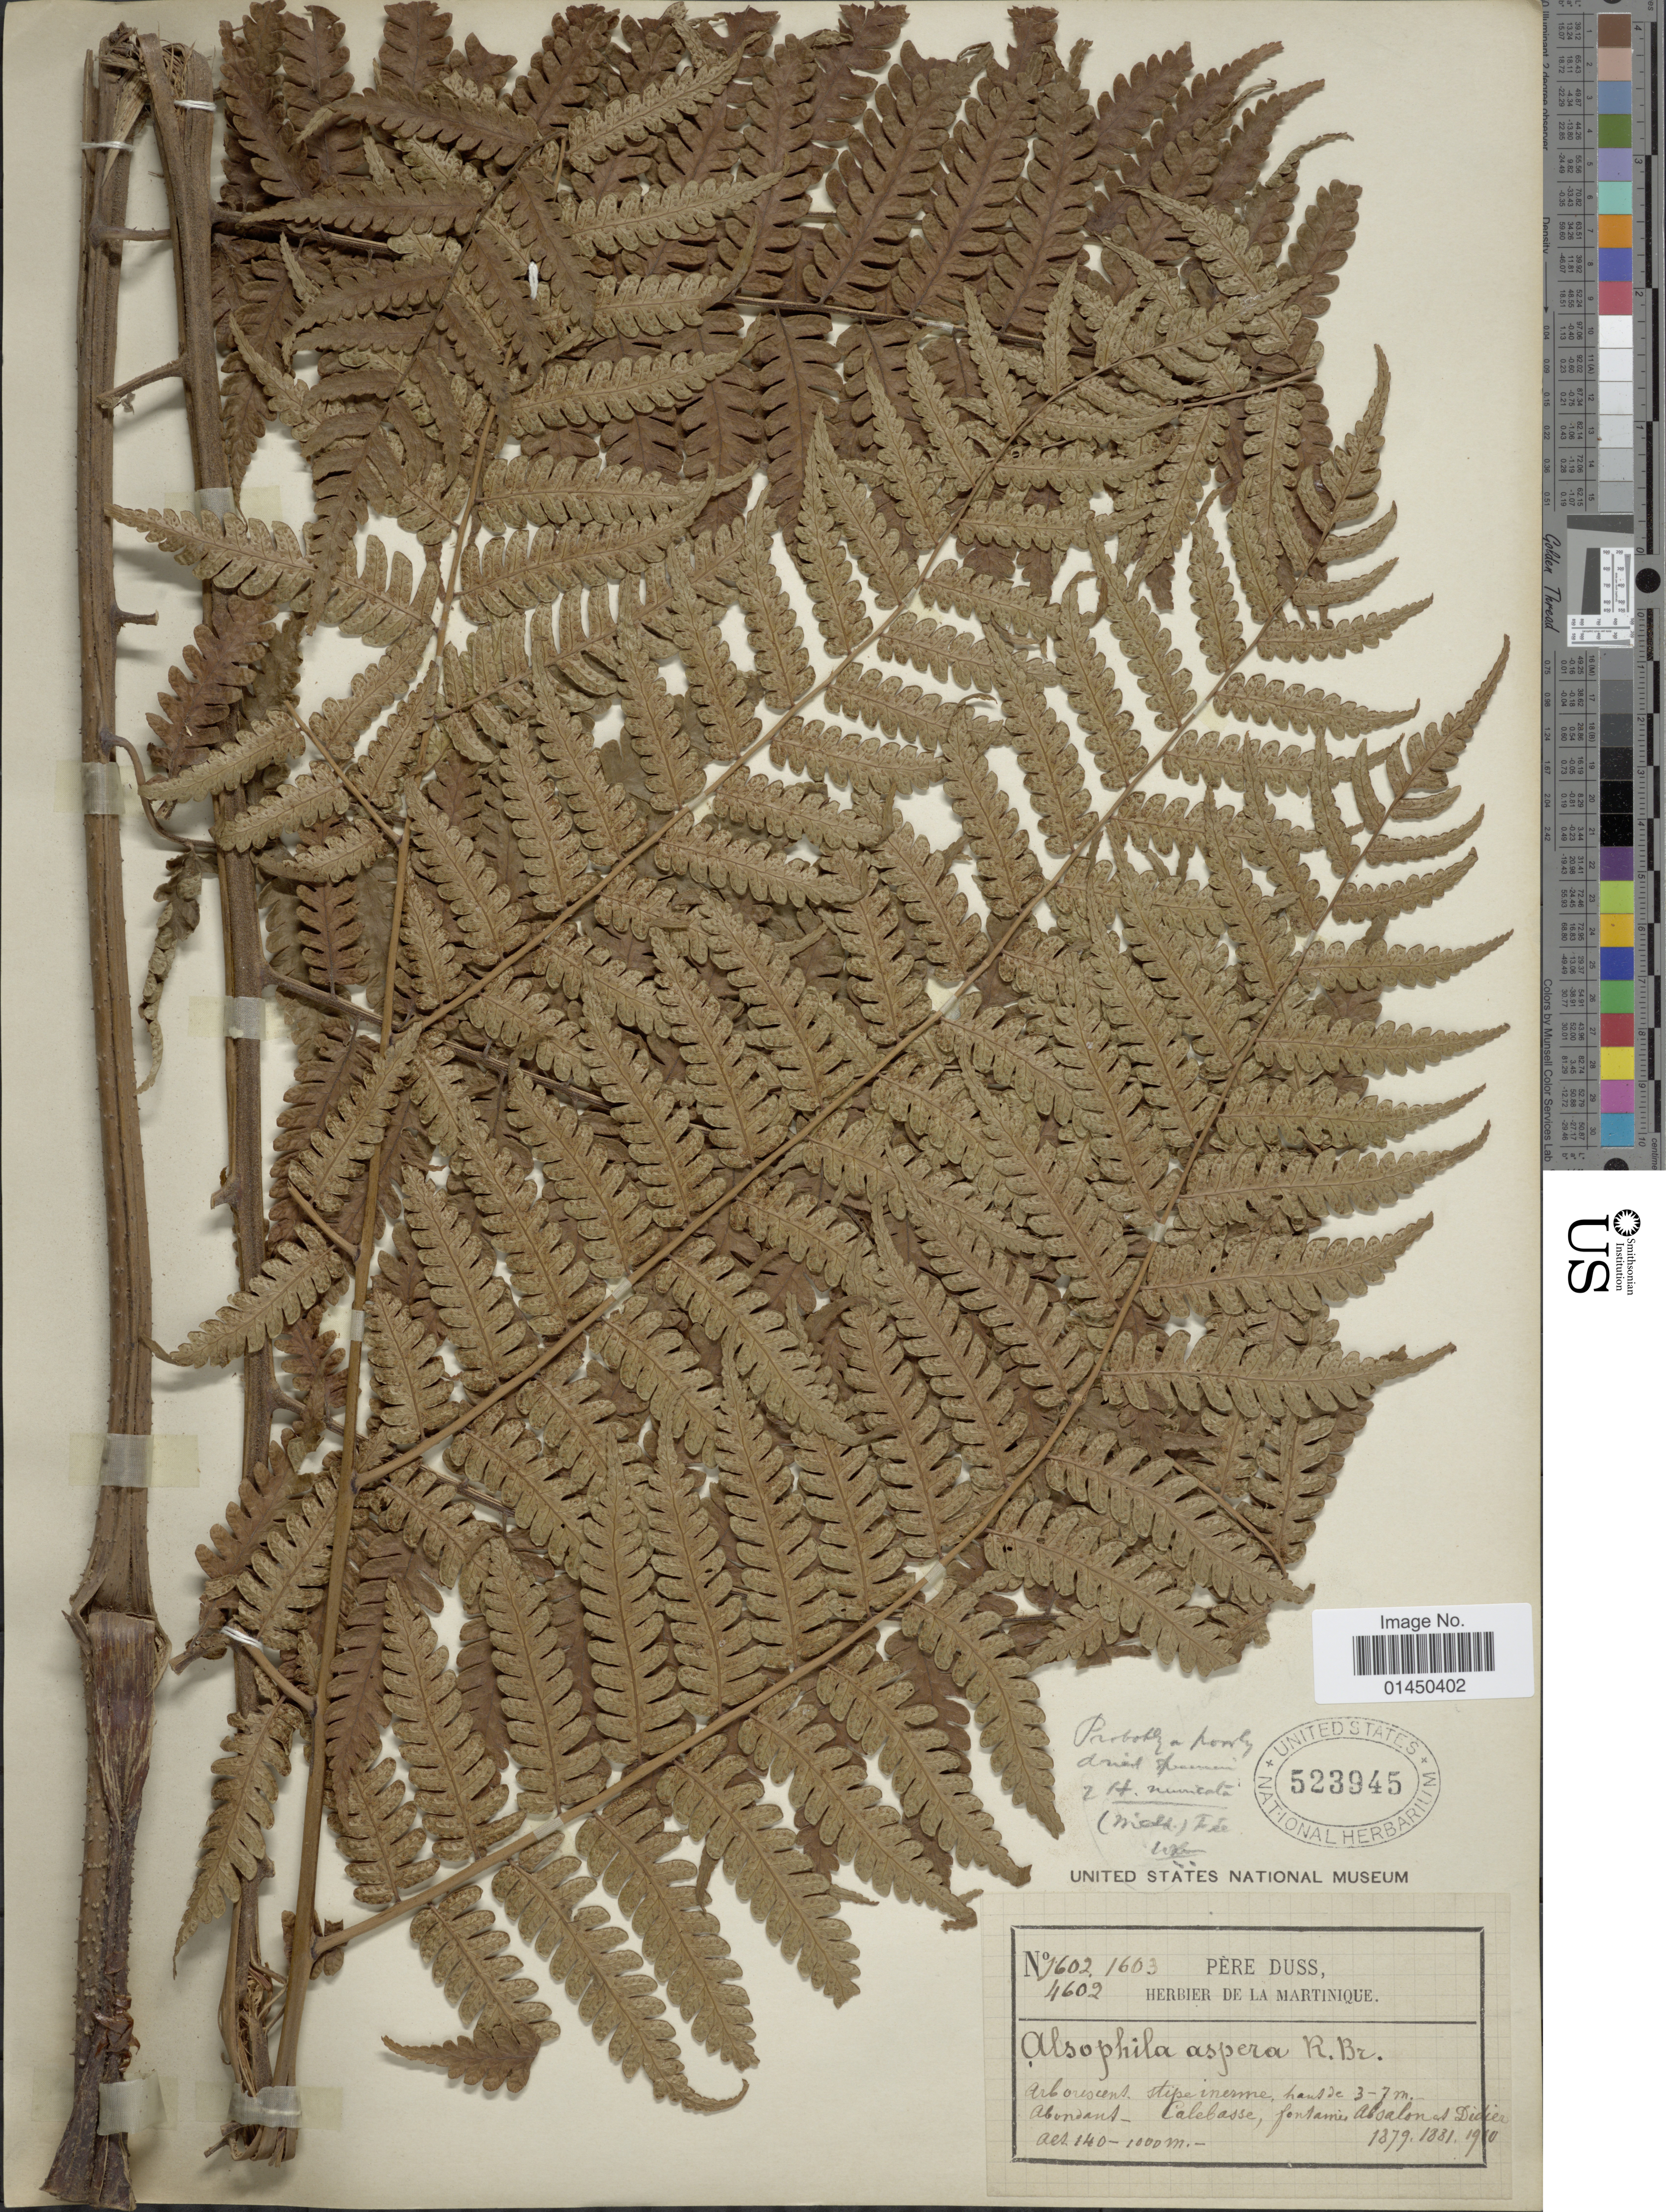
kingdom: Plantae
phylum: Tracheophyta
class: Polypodiopsida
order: Cyatheales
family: Cyatheaceae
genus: Cyathea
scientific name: Cyathea muricata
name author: (Willd.) Fée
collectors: Père Duss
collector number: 1602.1603/4602?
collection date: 1879/1910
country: Martinique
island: Martinique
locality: Calebasse, fontane Absalon el Didier.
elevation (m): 140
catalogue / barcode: US 523945